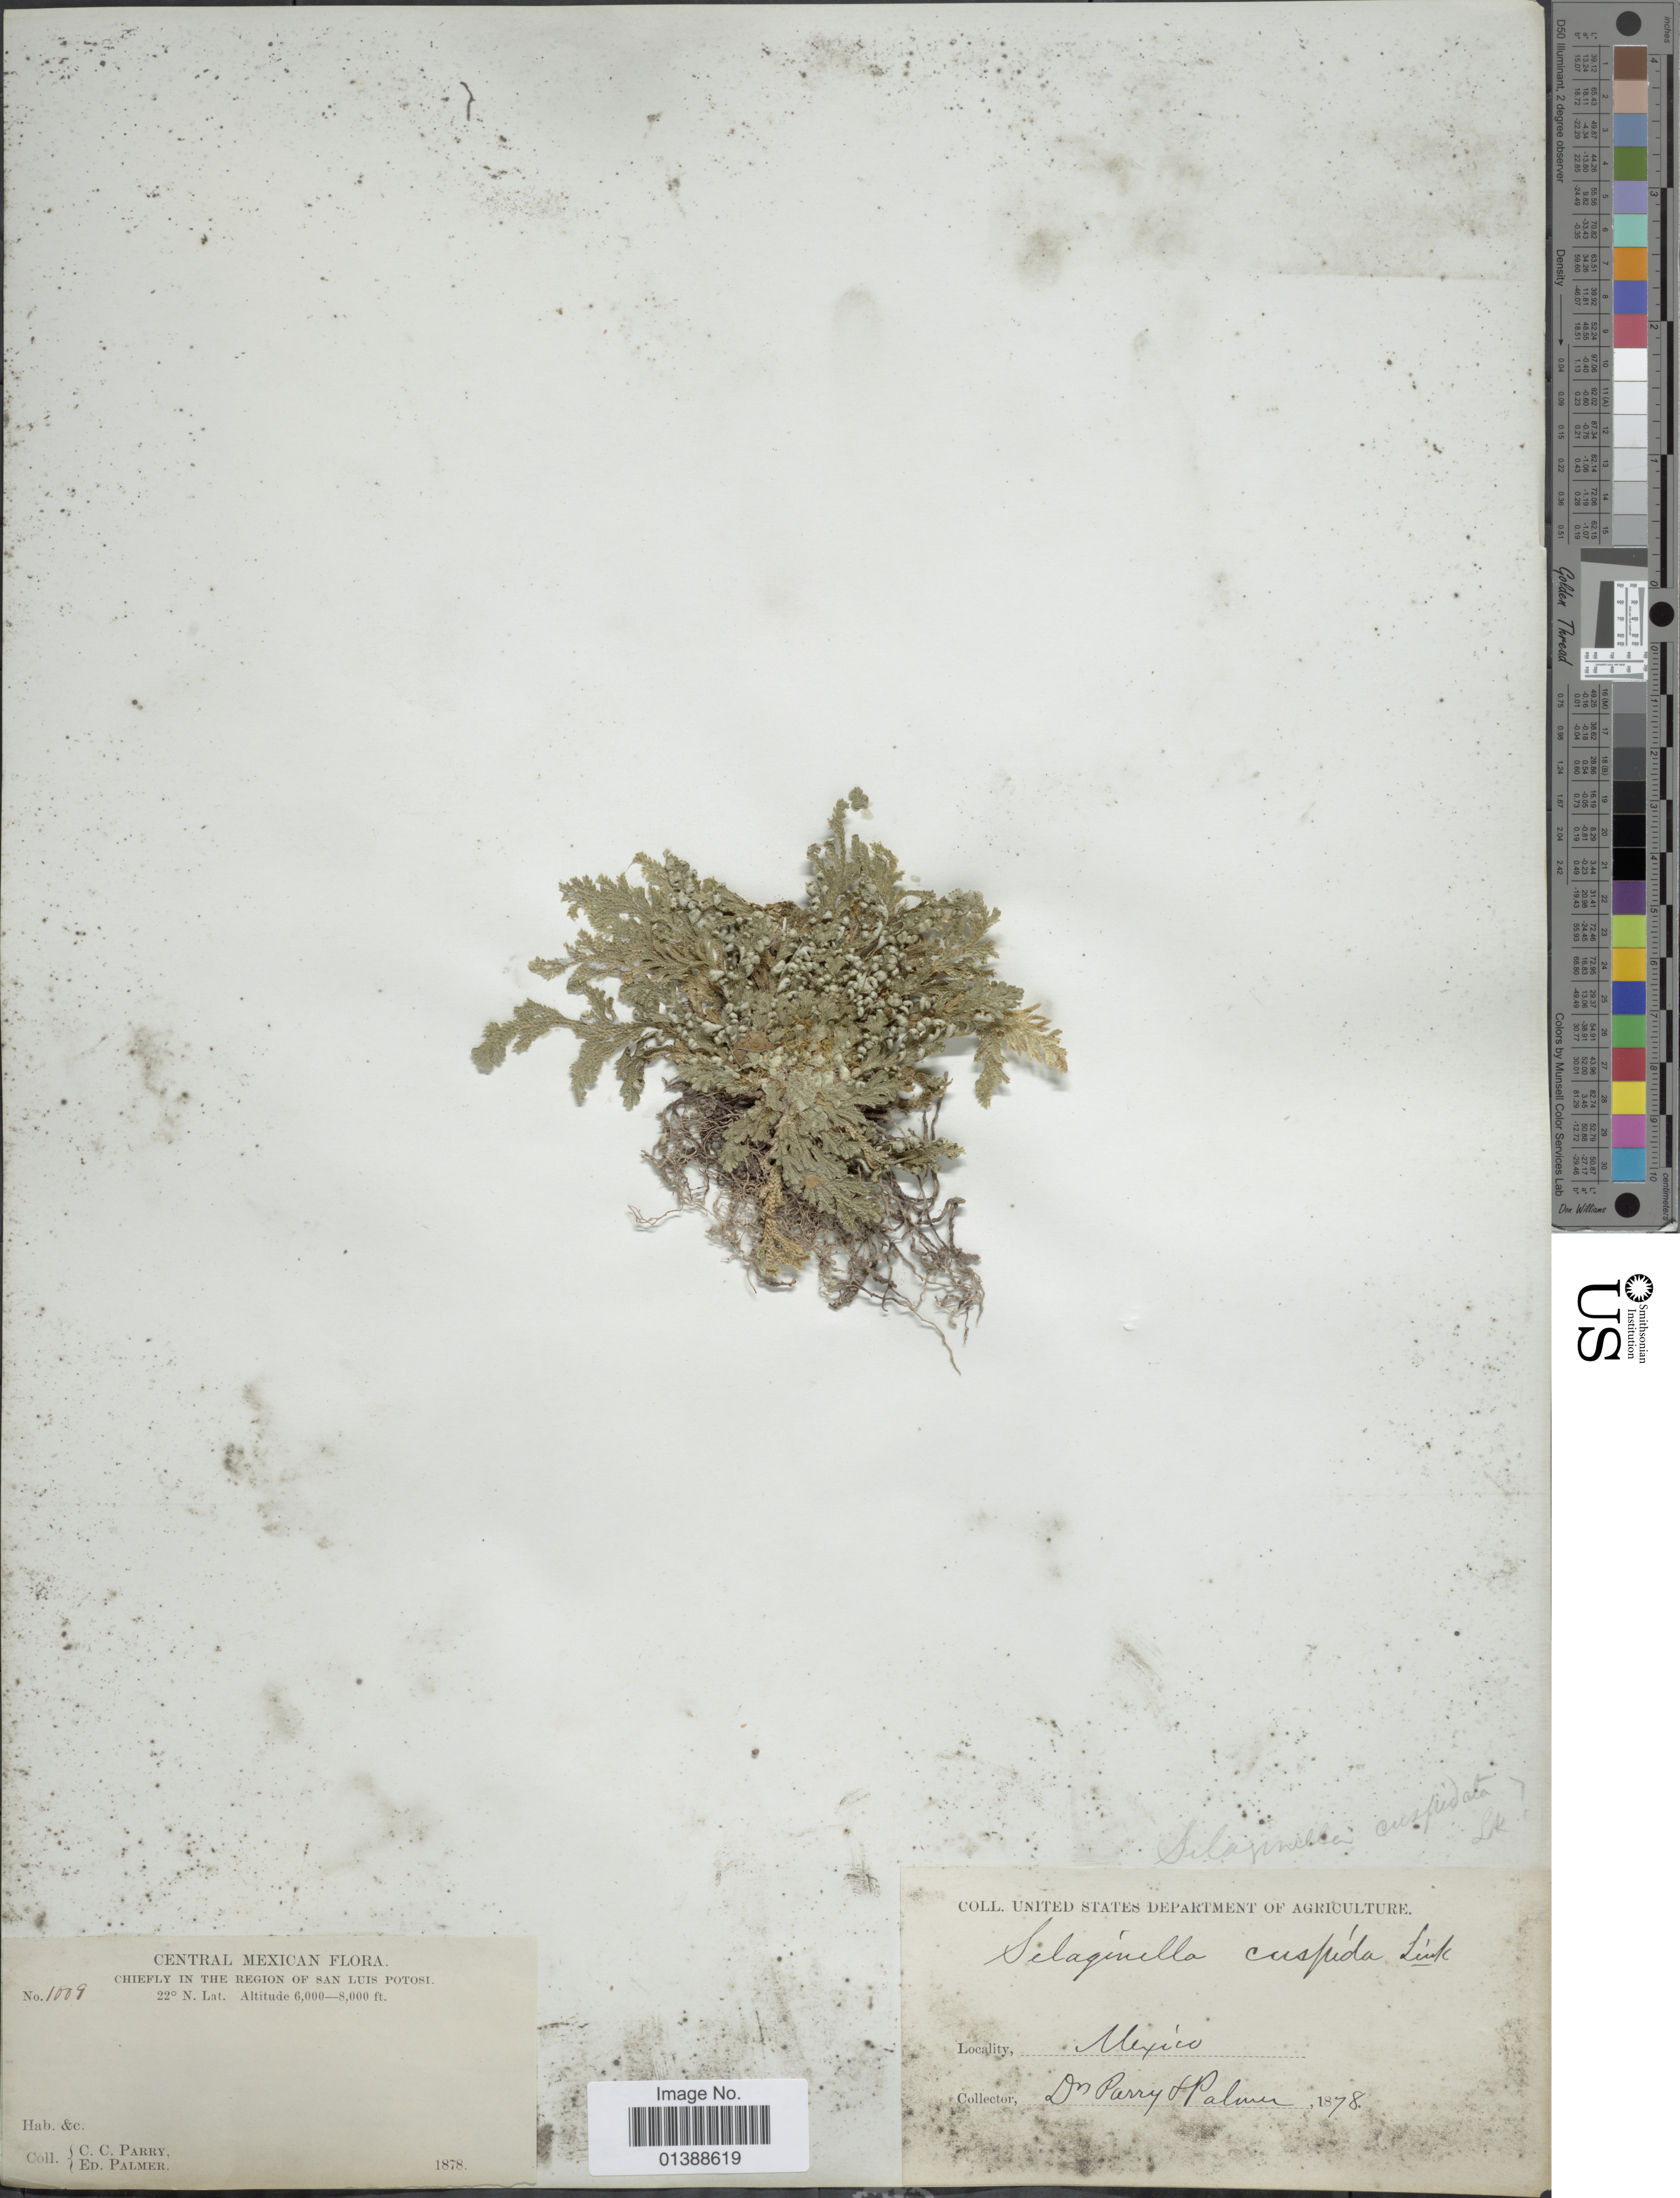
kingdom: Plantae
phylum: Tracheophyta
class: Lycopodiopsida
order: Selaginellales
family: Selaginellaceae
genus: Selaginella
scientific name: Selaginella pallescens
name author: (C. Presl) Spring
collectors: C. C. Parry & E. Palmer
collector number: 1009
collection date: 1878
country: Mexico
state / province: San Luis Potosí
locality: Chefly in the region of San Luis Potosi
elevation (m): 1829